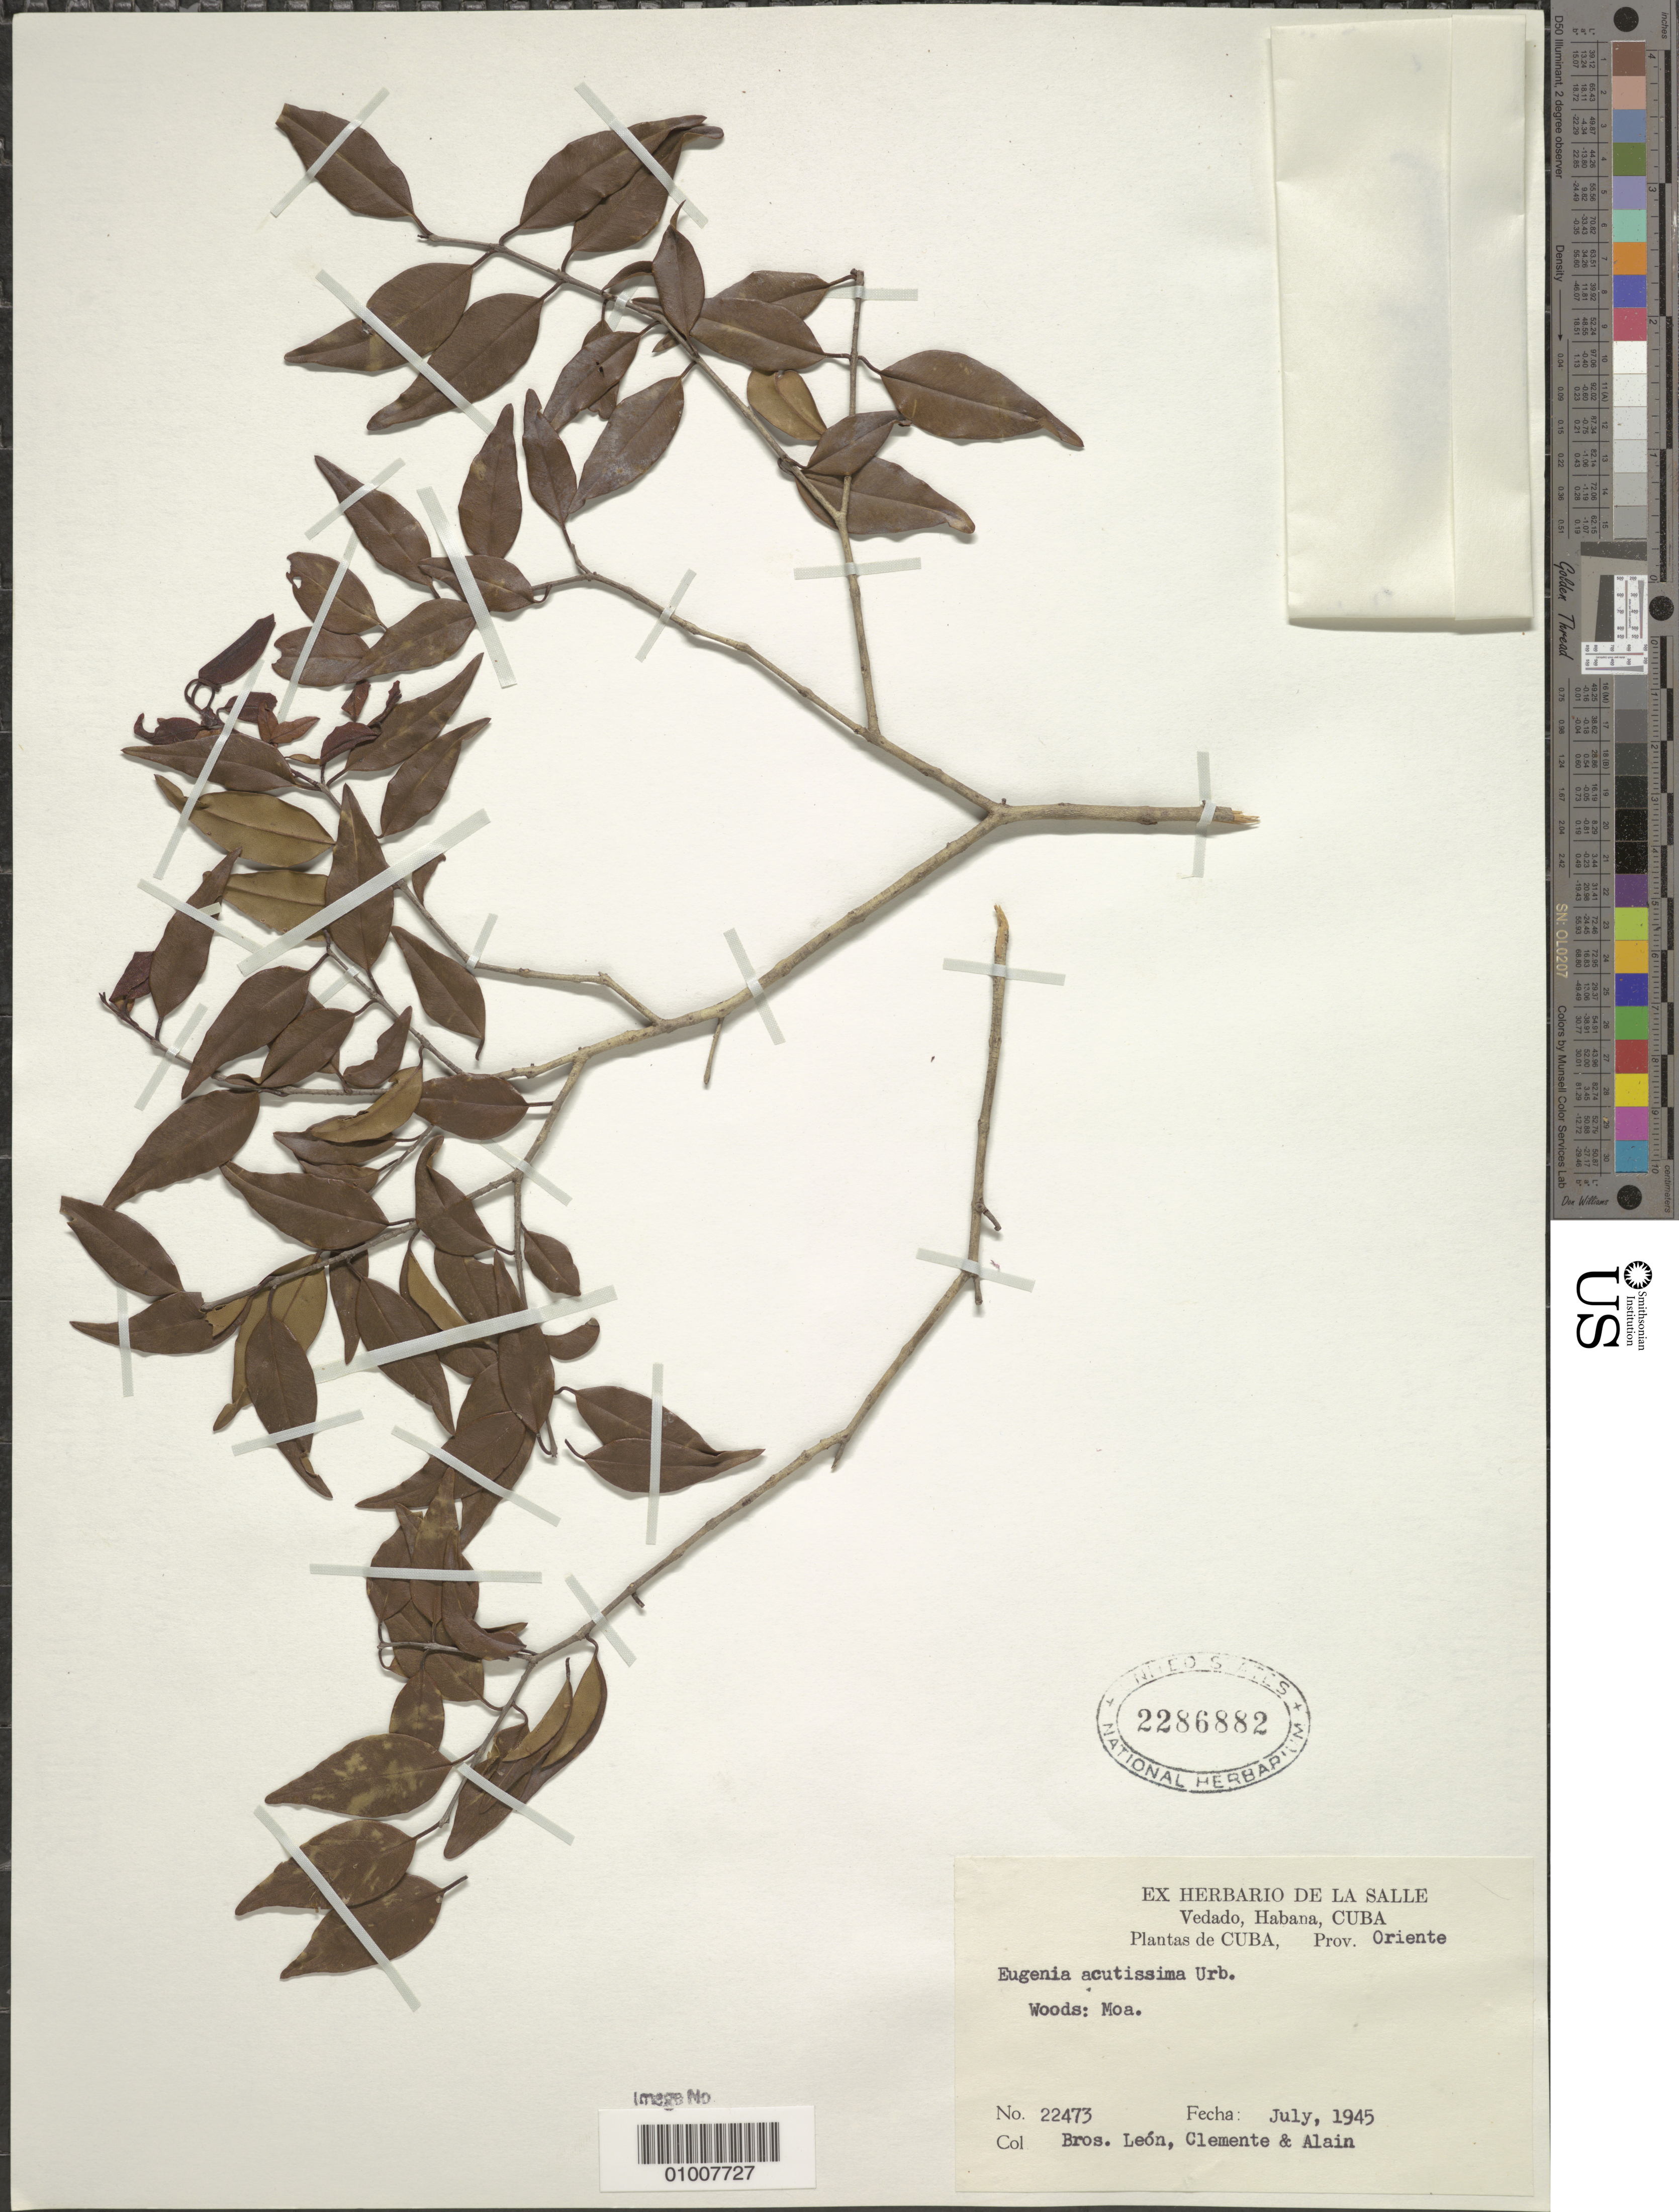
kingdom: Plantae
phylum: Tracheophyta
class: Magnoliopsida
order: Myrtales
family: Myrtaceae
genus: Eugenia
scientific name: Eugenia acutissima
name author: Urb. & Ekman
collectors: Bro. León, Bro. Clemente & A. H. Liogier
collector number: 22473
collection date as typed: Jul 1945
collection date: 1945-07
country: Cuba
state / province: Holguín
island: Cuba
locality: Moa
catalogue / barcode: US 2286882